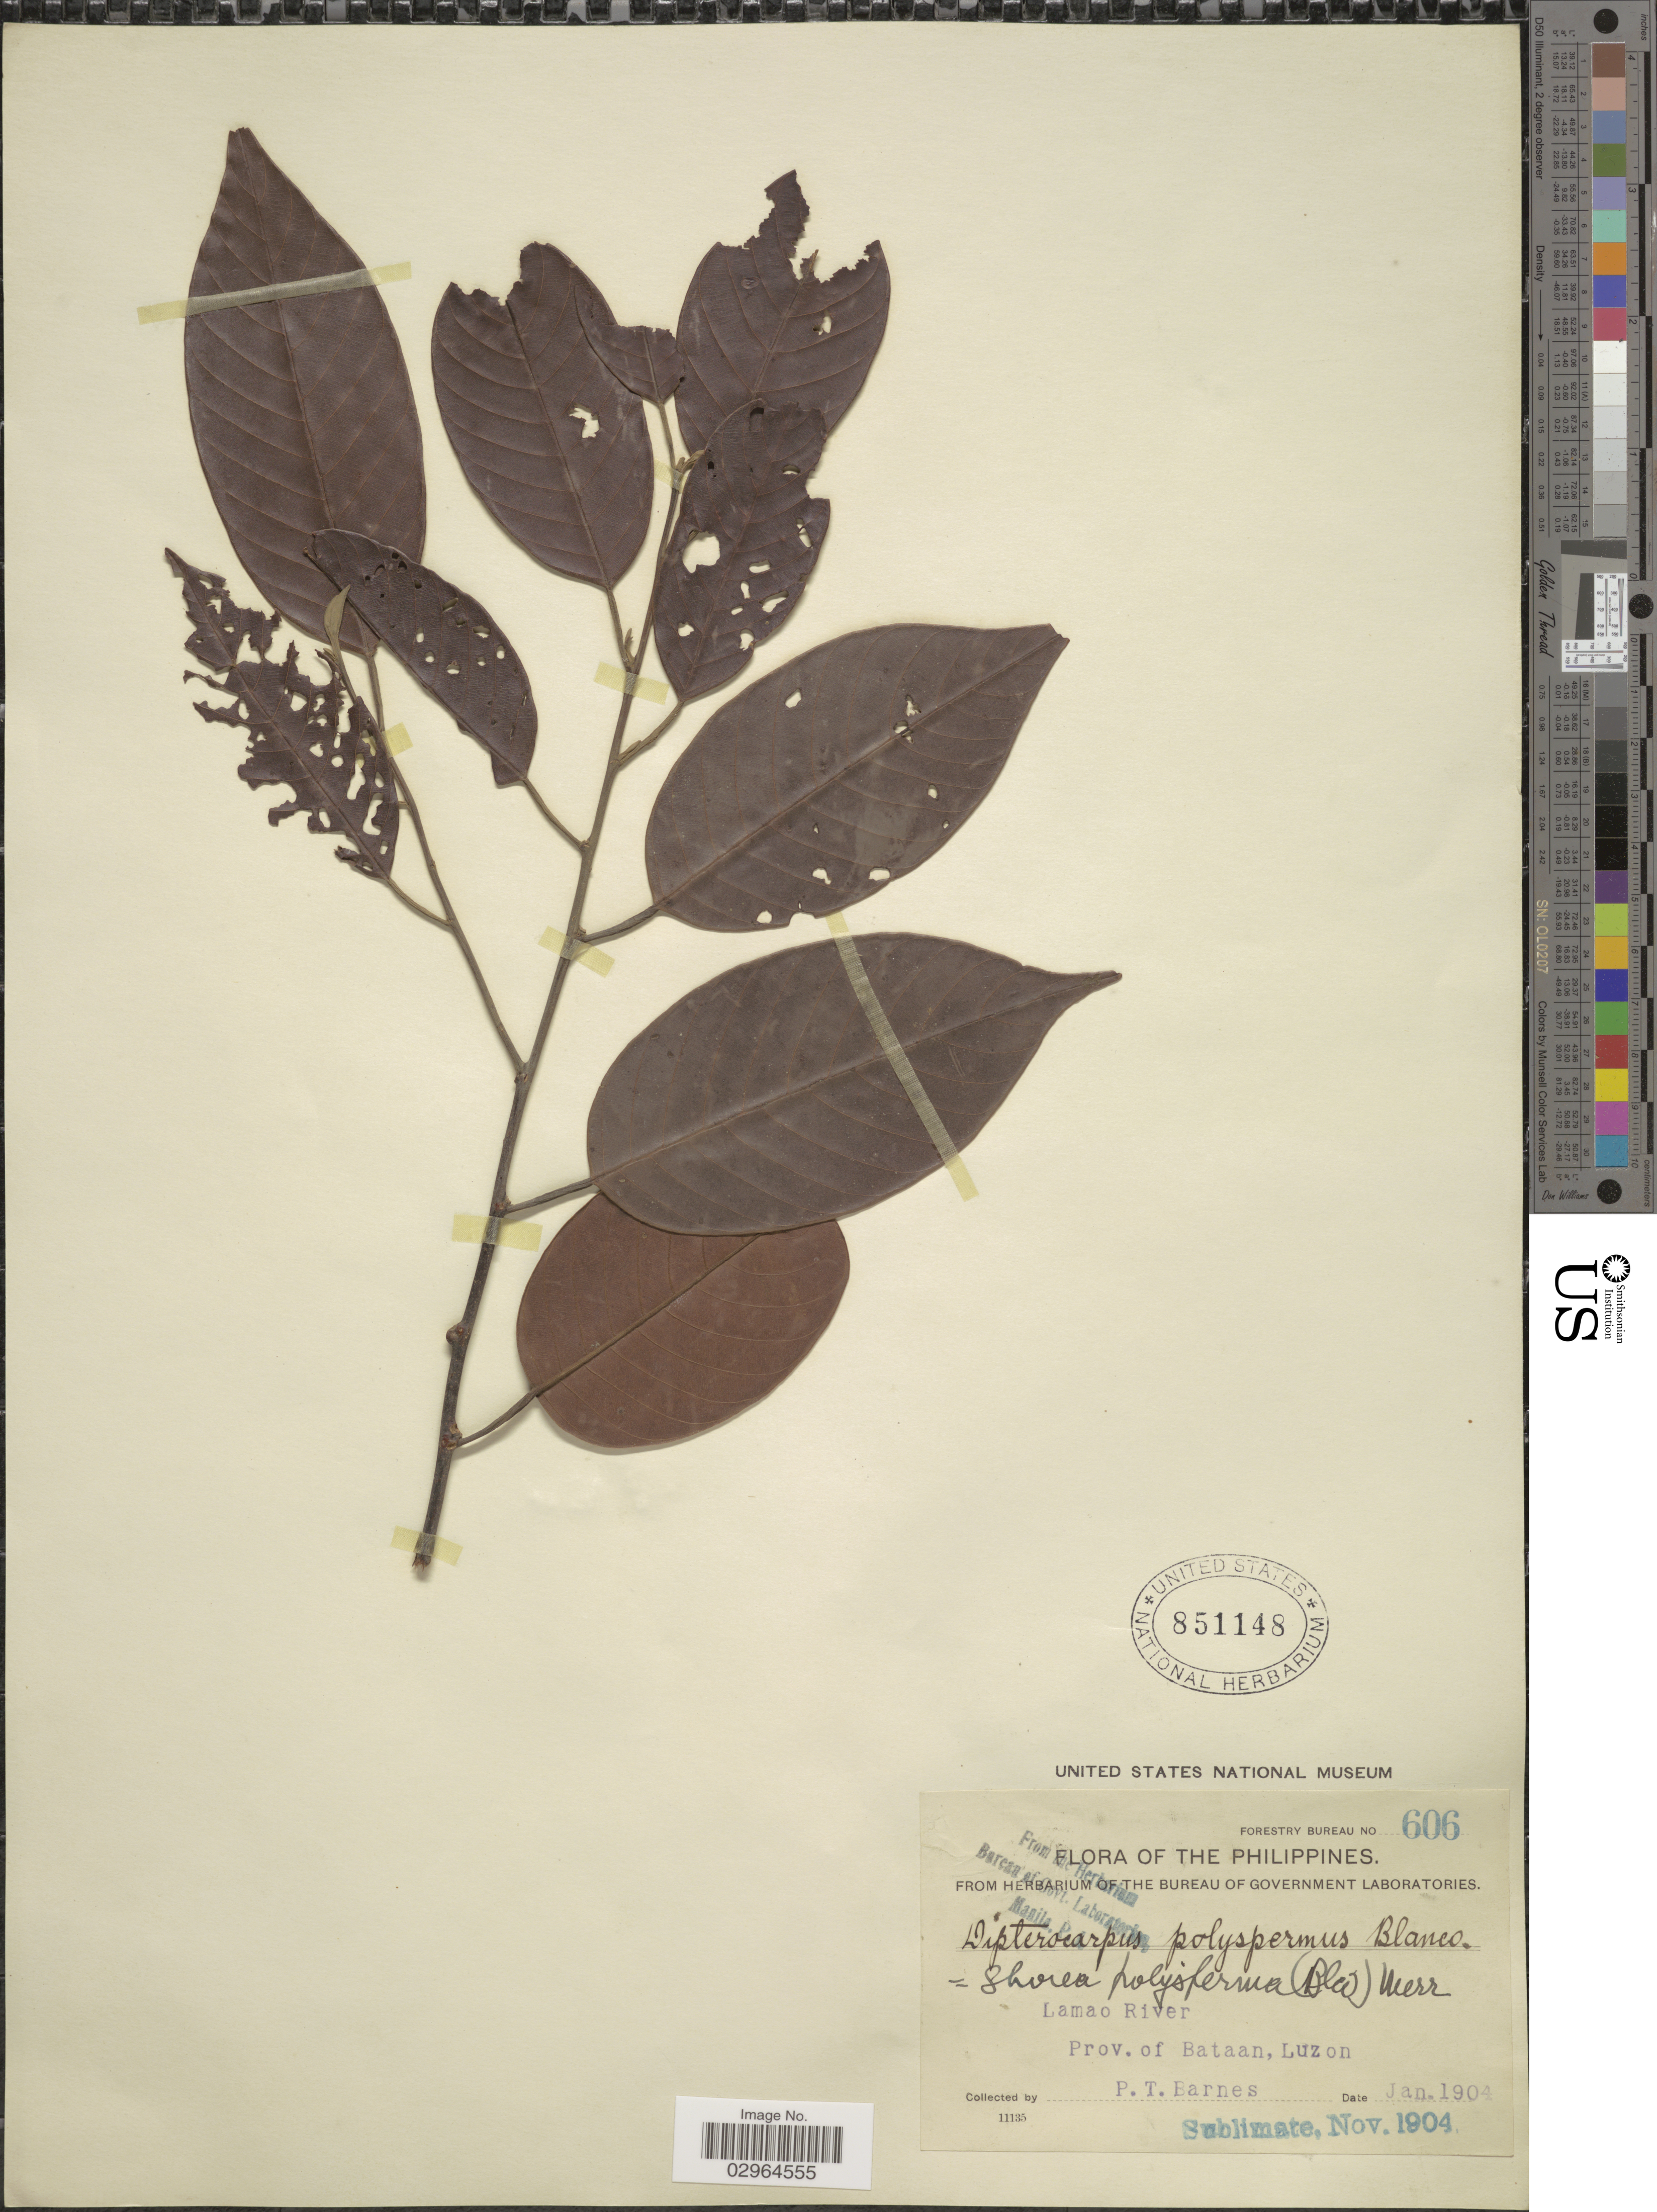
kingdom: Plantae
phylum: Tracheophyta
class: Magnoliopsida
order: Malvales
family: Dipterocarpaceae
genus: Rubroshorea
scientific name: Rubroshorea polysperma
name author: (Blanco) P.S. Ashton & J. Heck.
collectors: P. Barnes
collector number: Forestry Bureau 606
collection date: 1904-01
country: Philippines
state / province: Central Luzon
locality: Lamao River, Prov. of Bataan, Luzon.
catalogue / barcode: US 851148